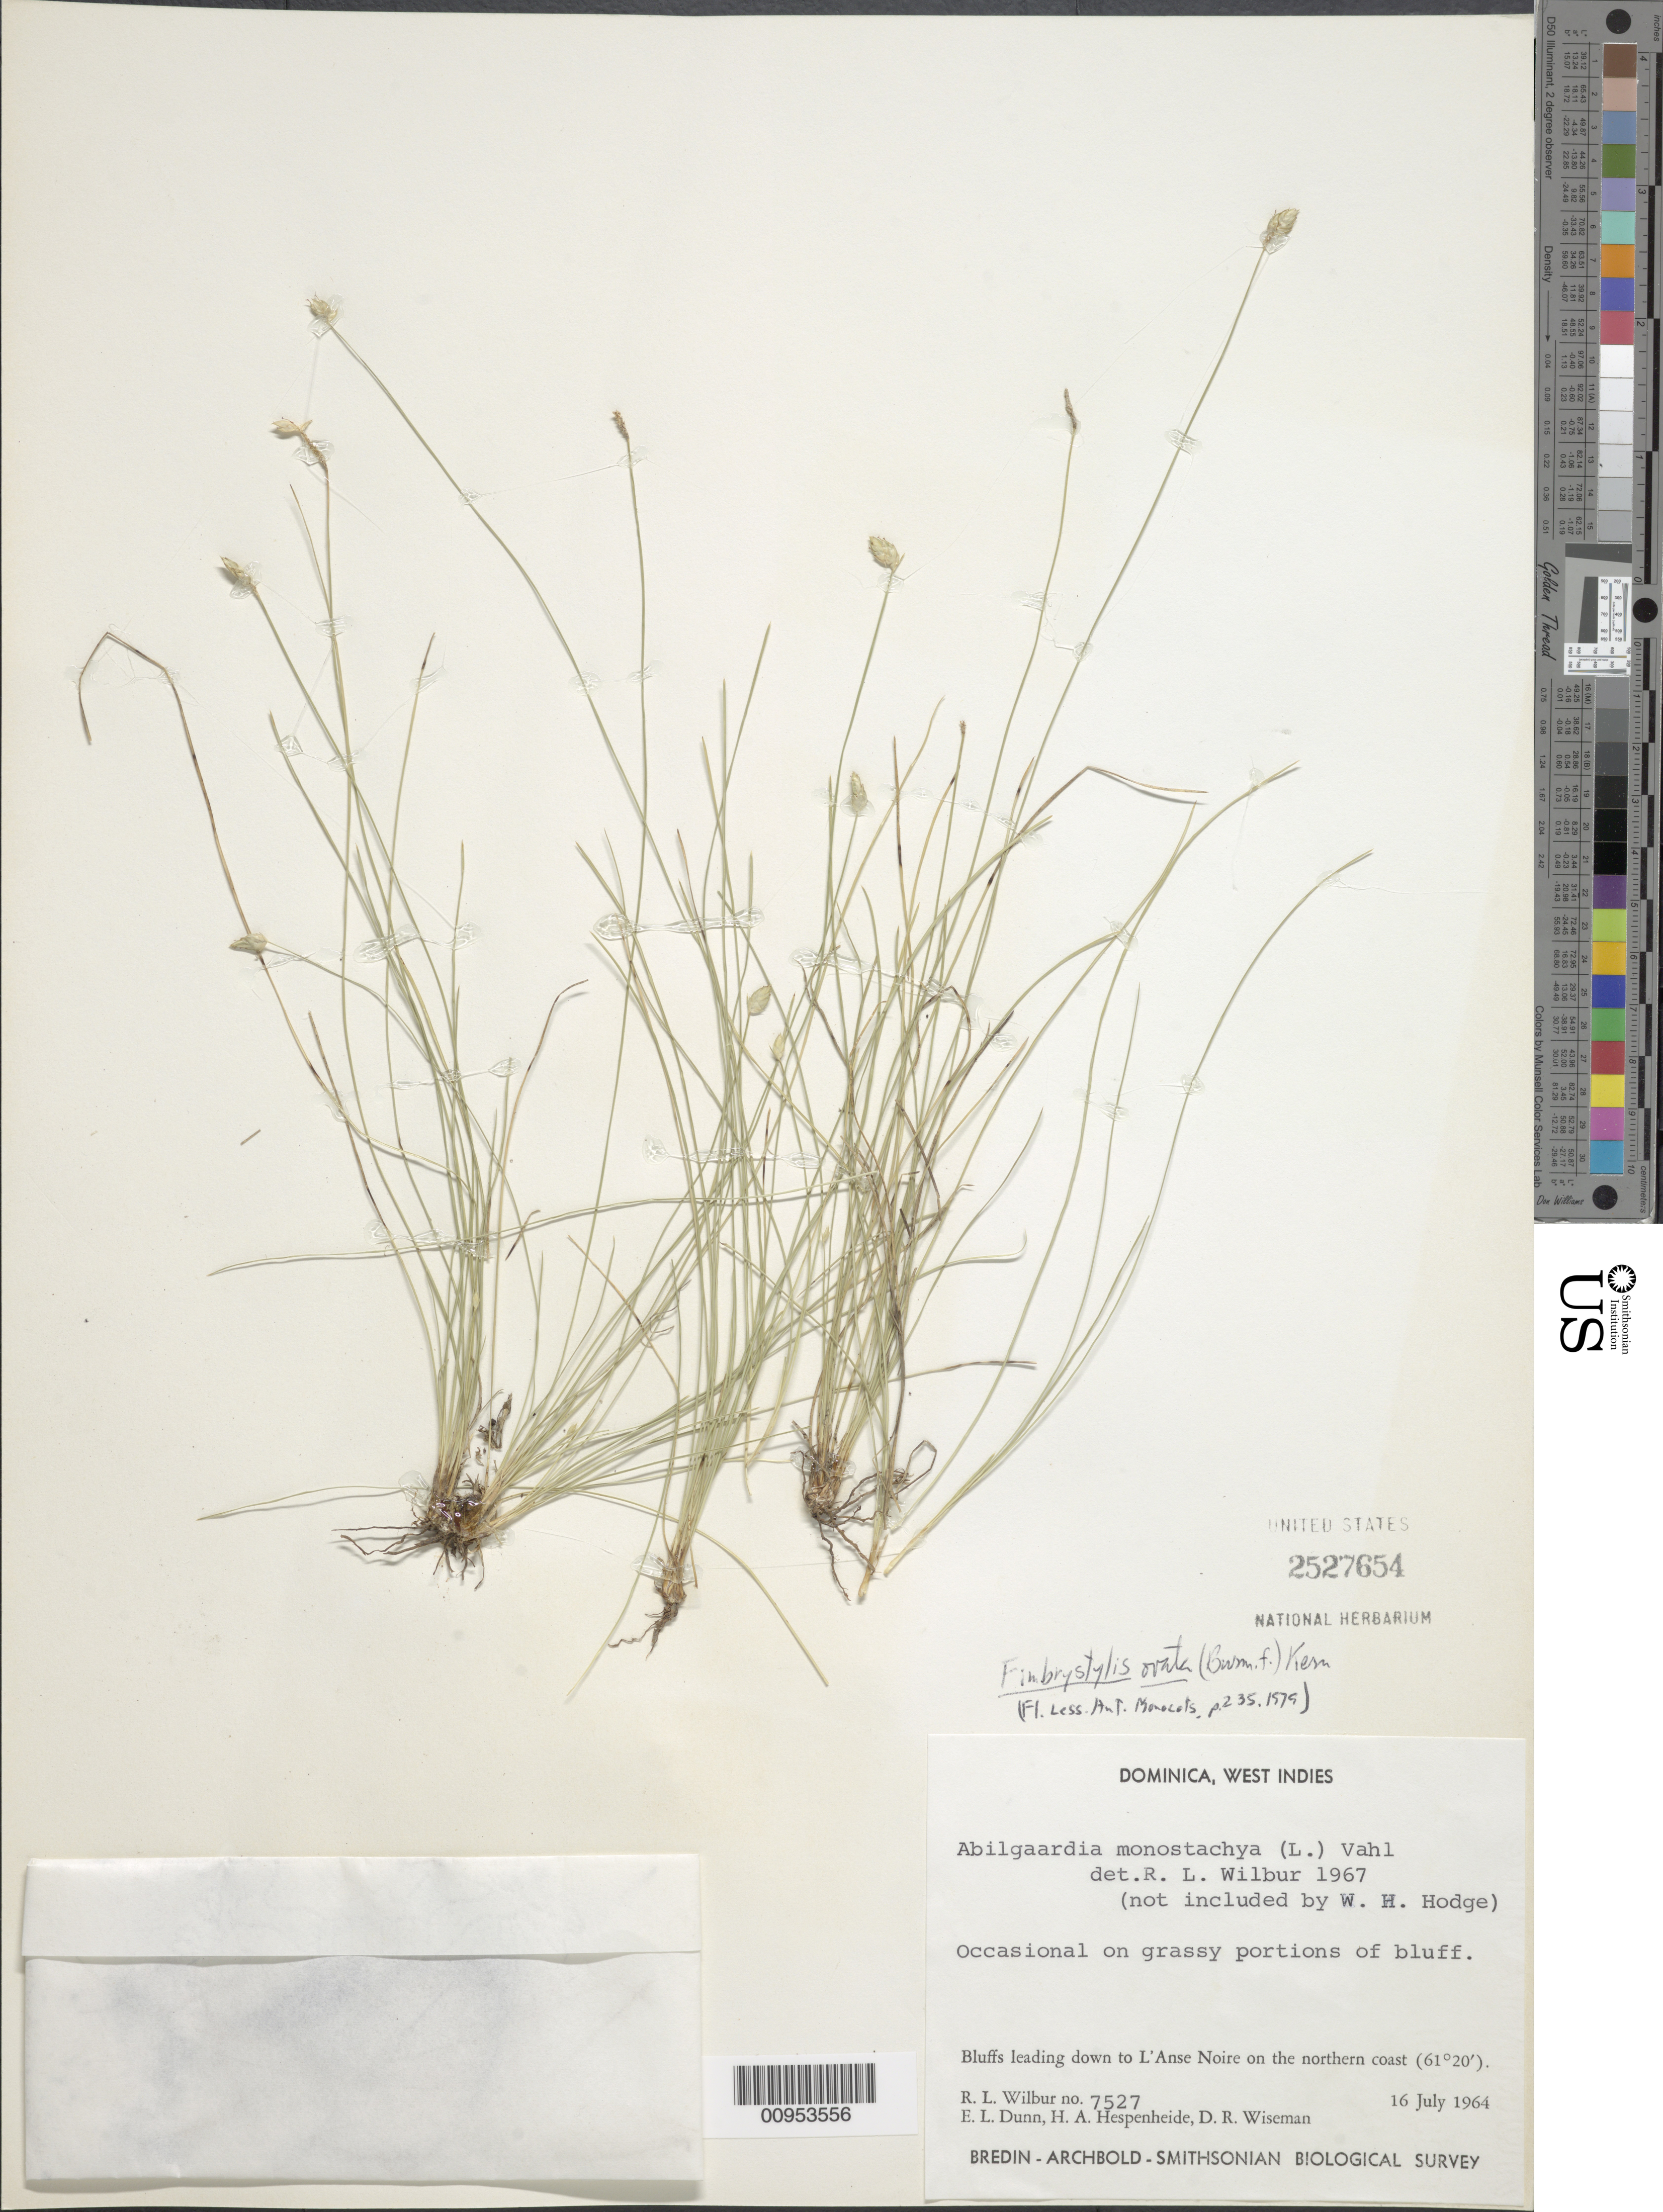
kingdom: Plantae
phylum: Tracheophyta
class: Liliopsida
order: Poales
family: Cyperaceae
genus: Abildgaardia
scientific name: Abildgaardia ovata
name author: (Burm. f.) Kral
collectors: R. L. Wilbur, E. Dunn, H. A. Hespenheide & D. R. Wiseman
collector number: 7527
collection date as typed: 16 Jul 1964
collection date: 1964-07-16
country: Dominica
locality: Bluffs leading down to L'Anse Noire on the northern coast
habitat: On grassy portions of bluff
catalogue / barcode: US 2527654